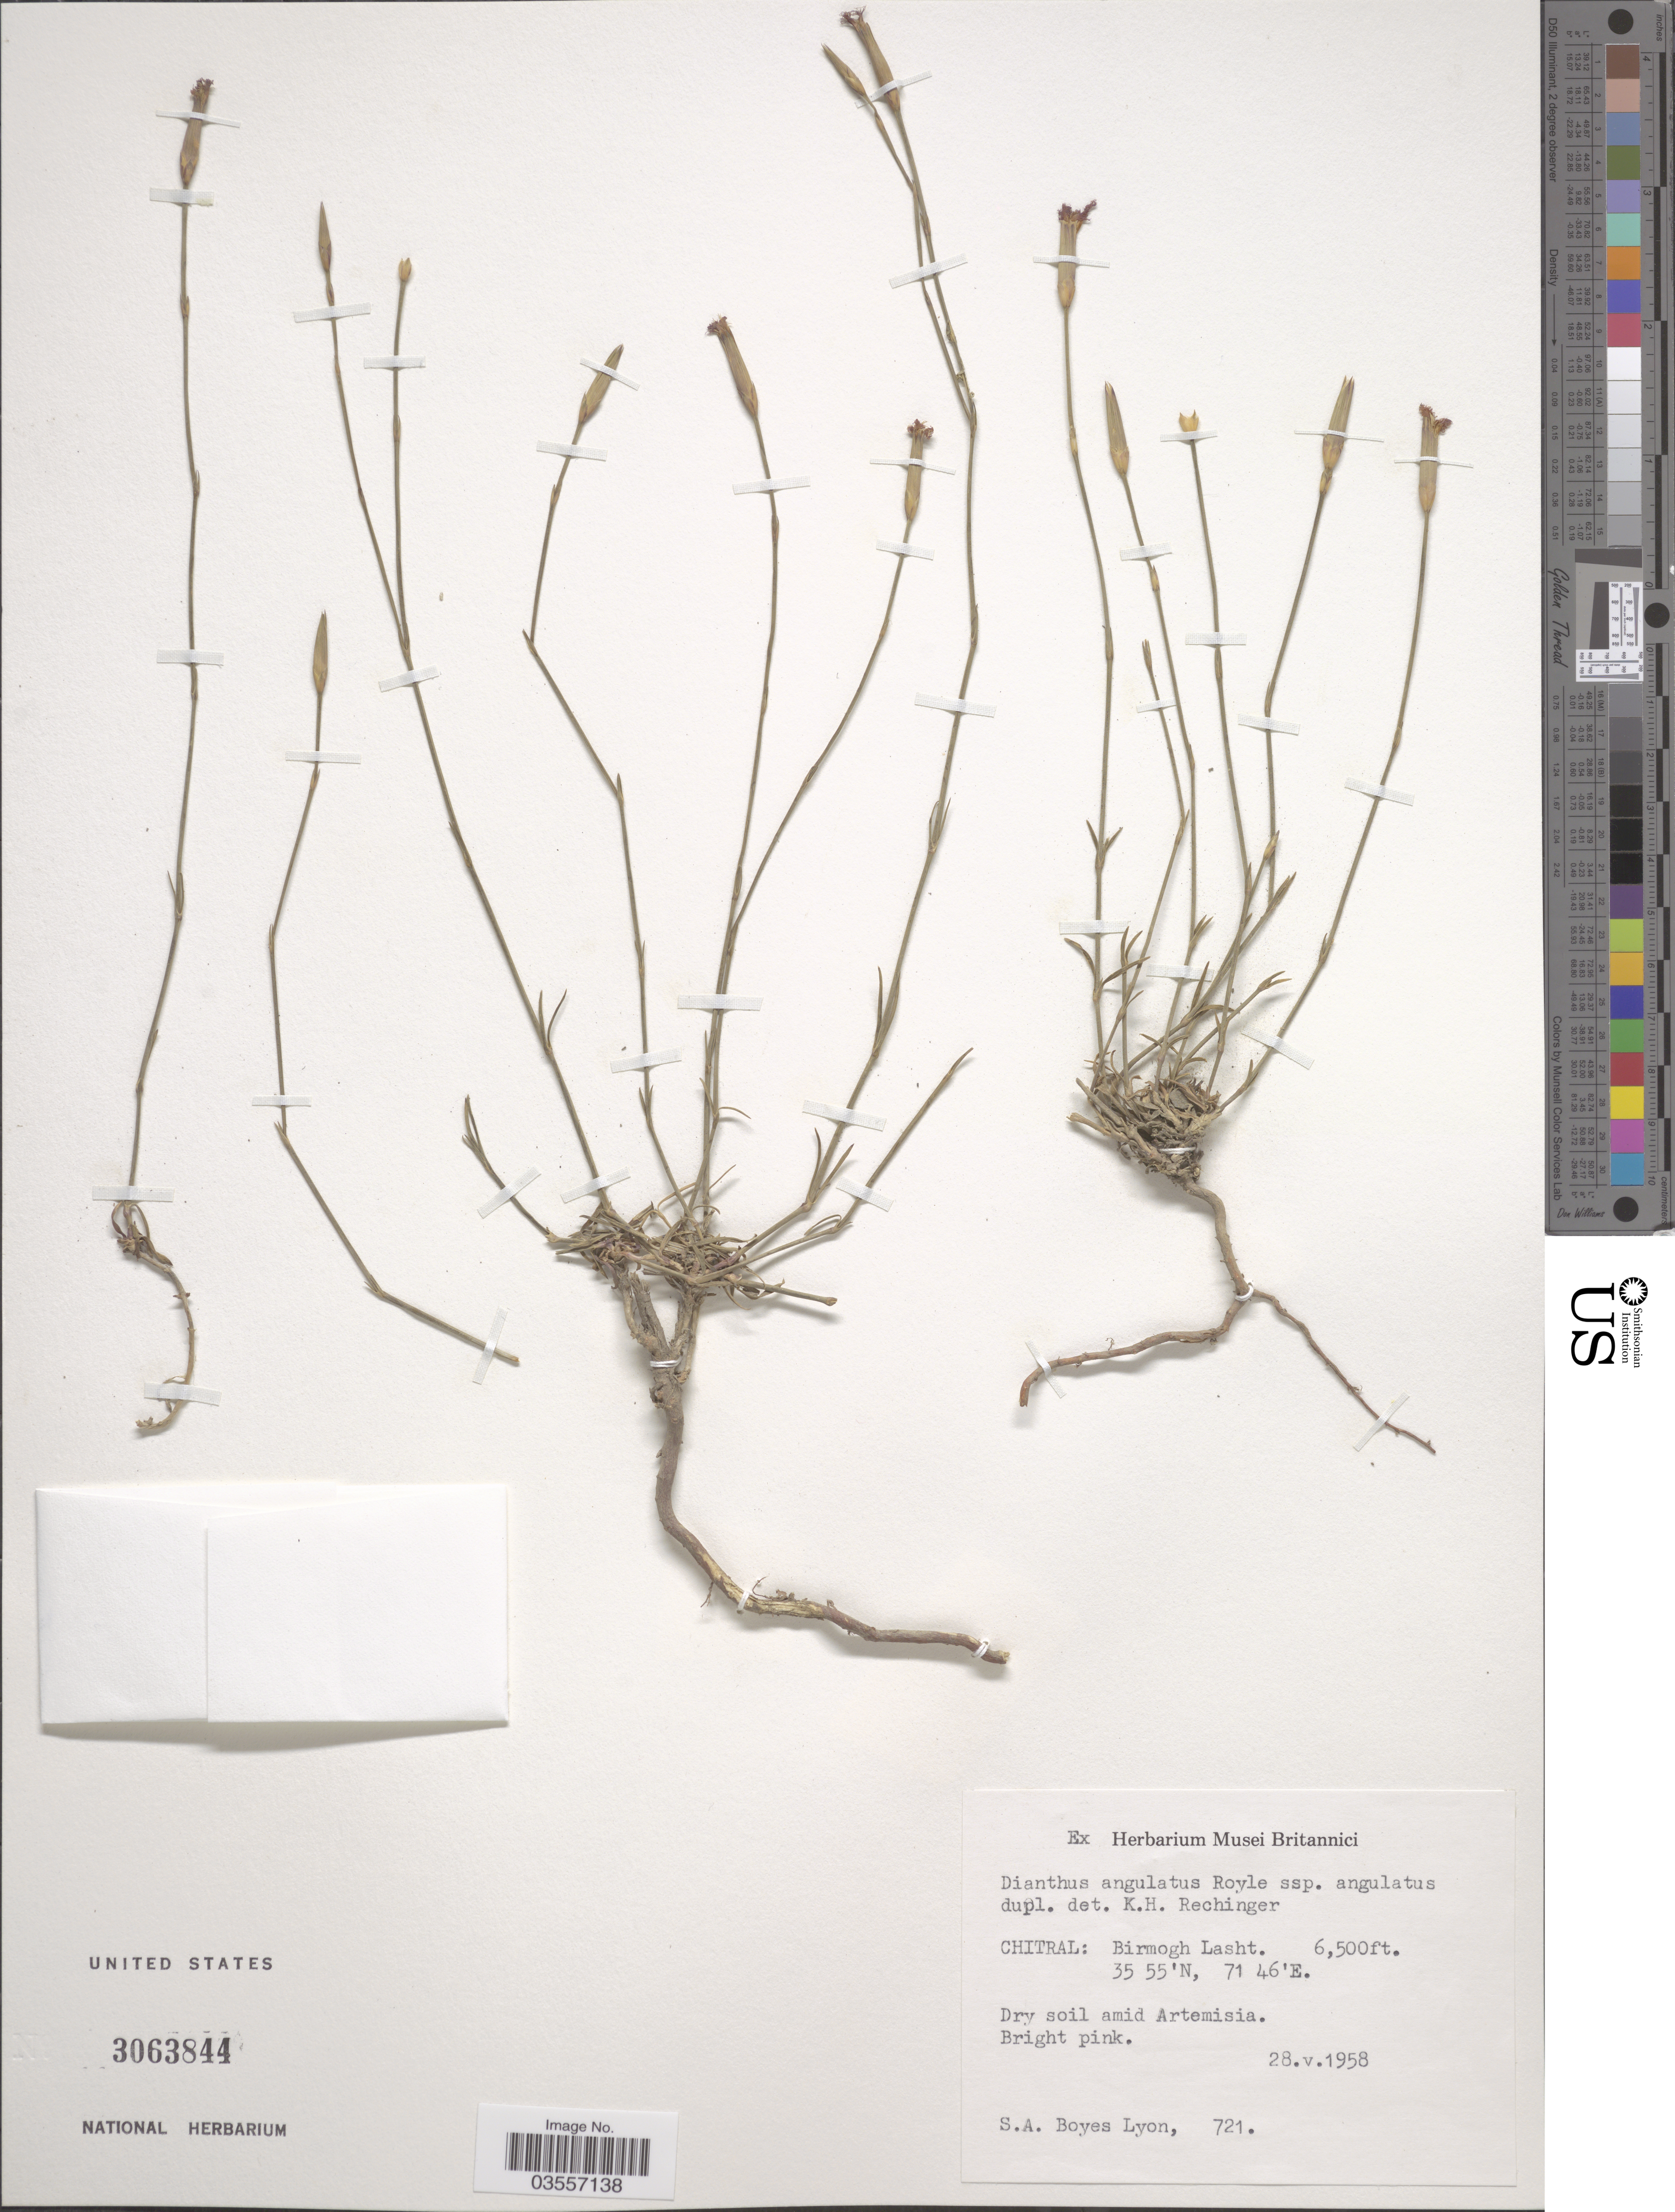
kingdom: Plantae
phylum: Tracheophyta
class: Magnoliopsida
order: Caryophyllales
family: Caryophyllaceae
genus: Dianthus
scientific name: Dianthus angulatus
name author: Royle ex Benth.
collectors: S. Bowes Lyon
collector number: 721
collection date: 1958-05-28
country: Pakistan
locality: Chitral: Birmogh Lasht.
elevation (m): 1981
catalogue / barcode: US 3063844